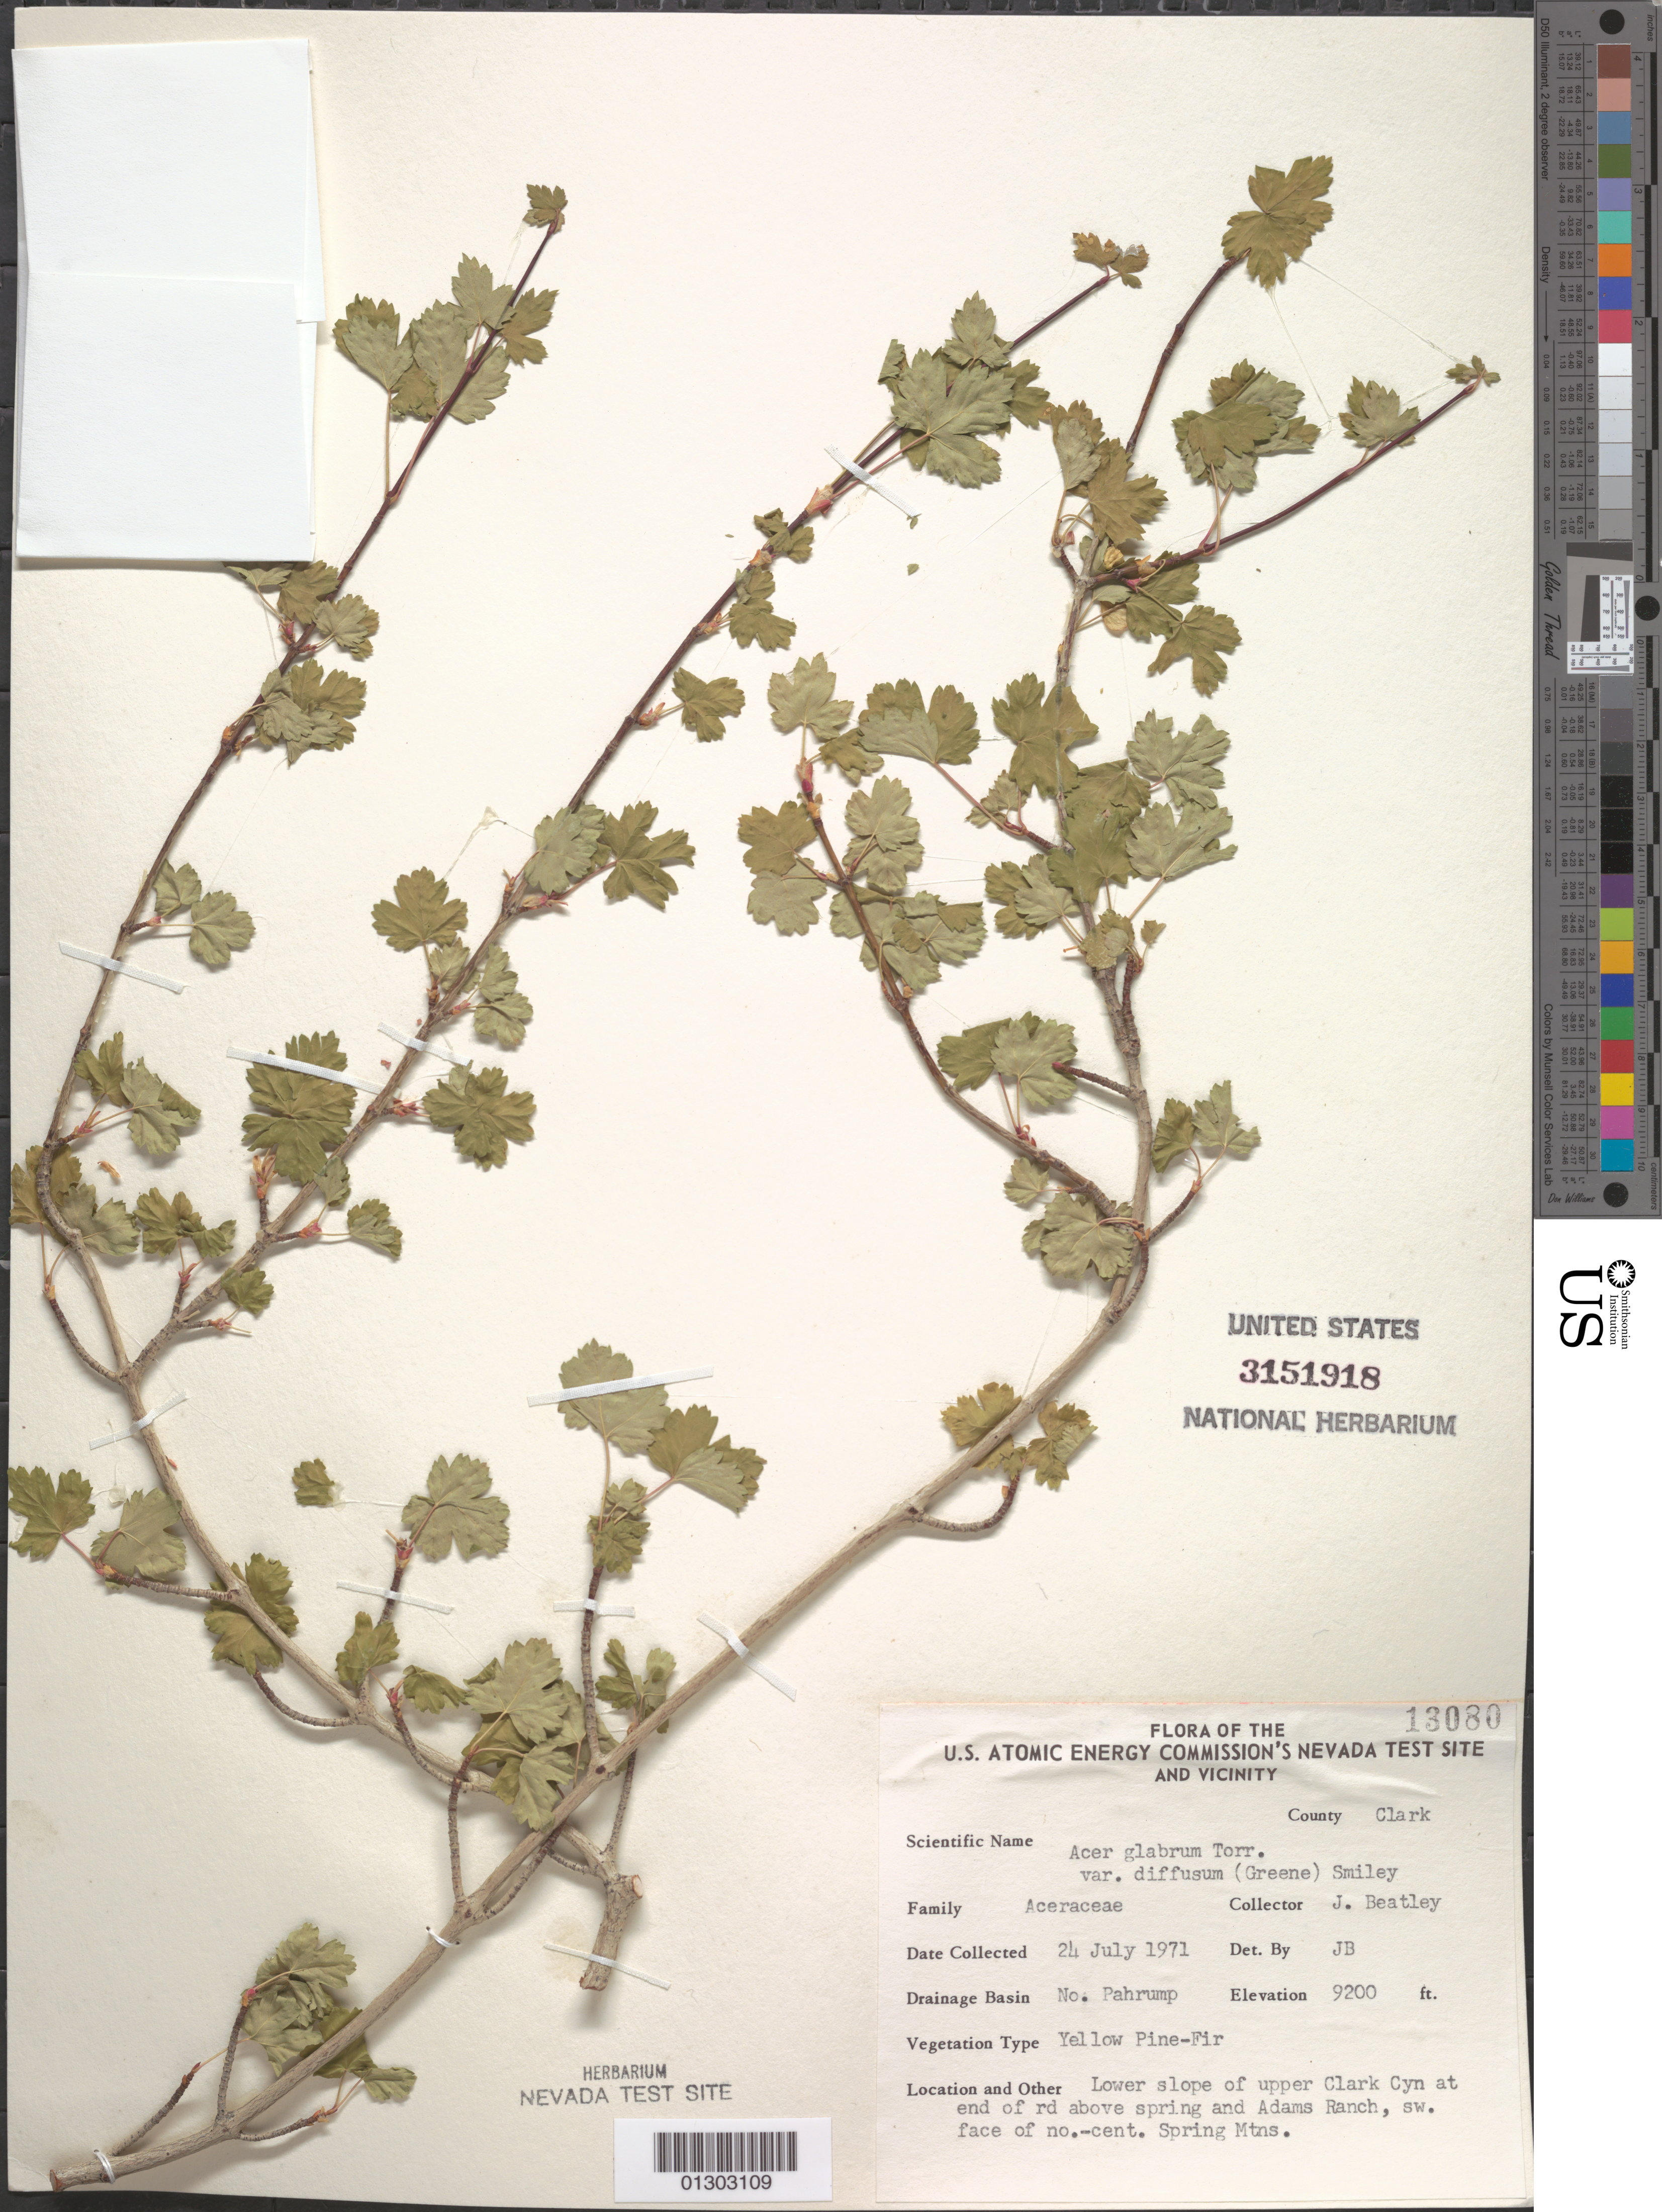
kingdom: Plantae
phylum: Tracheophyta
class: Magnoliopsida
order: Sapindales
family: Sapindaceae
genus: Acer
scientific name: Acer glabrum subsp. diffusum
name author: (Greene) A.E. Murray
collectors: J. C. Beatley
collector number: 13080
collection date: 1971-07-24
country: United States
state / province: Nevada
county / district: Clark County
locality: Nevada Test Site. Clark County, lower slope of upper Clark Canyon at end of road above spring and Adams Ranch, SW face of N-Central Spring Mtns.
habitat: Yellow Pine-Fir forest.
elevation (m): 2804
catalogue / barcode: US 3151918